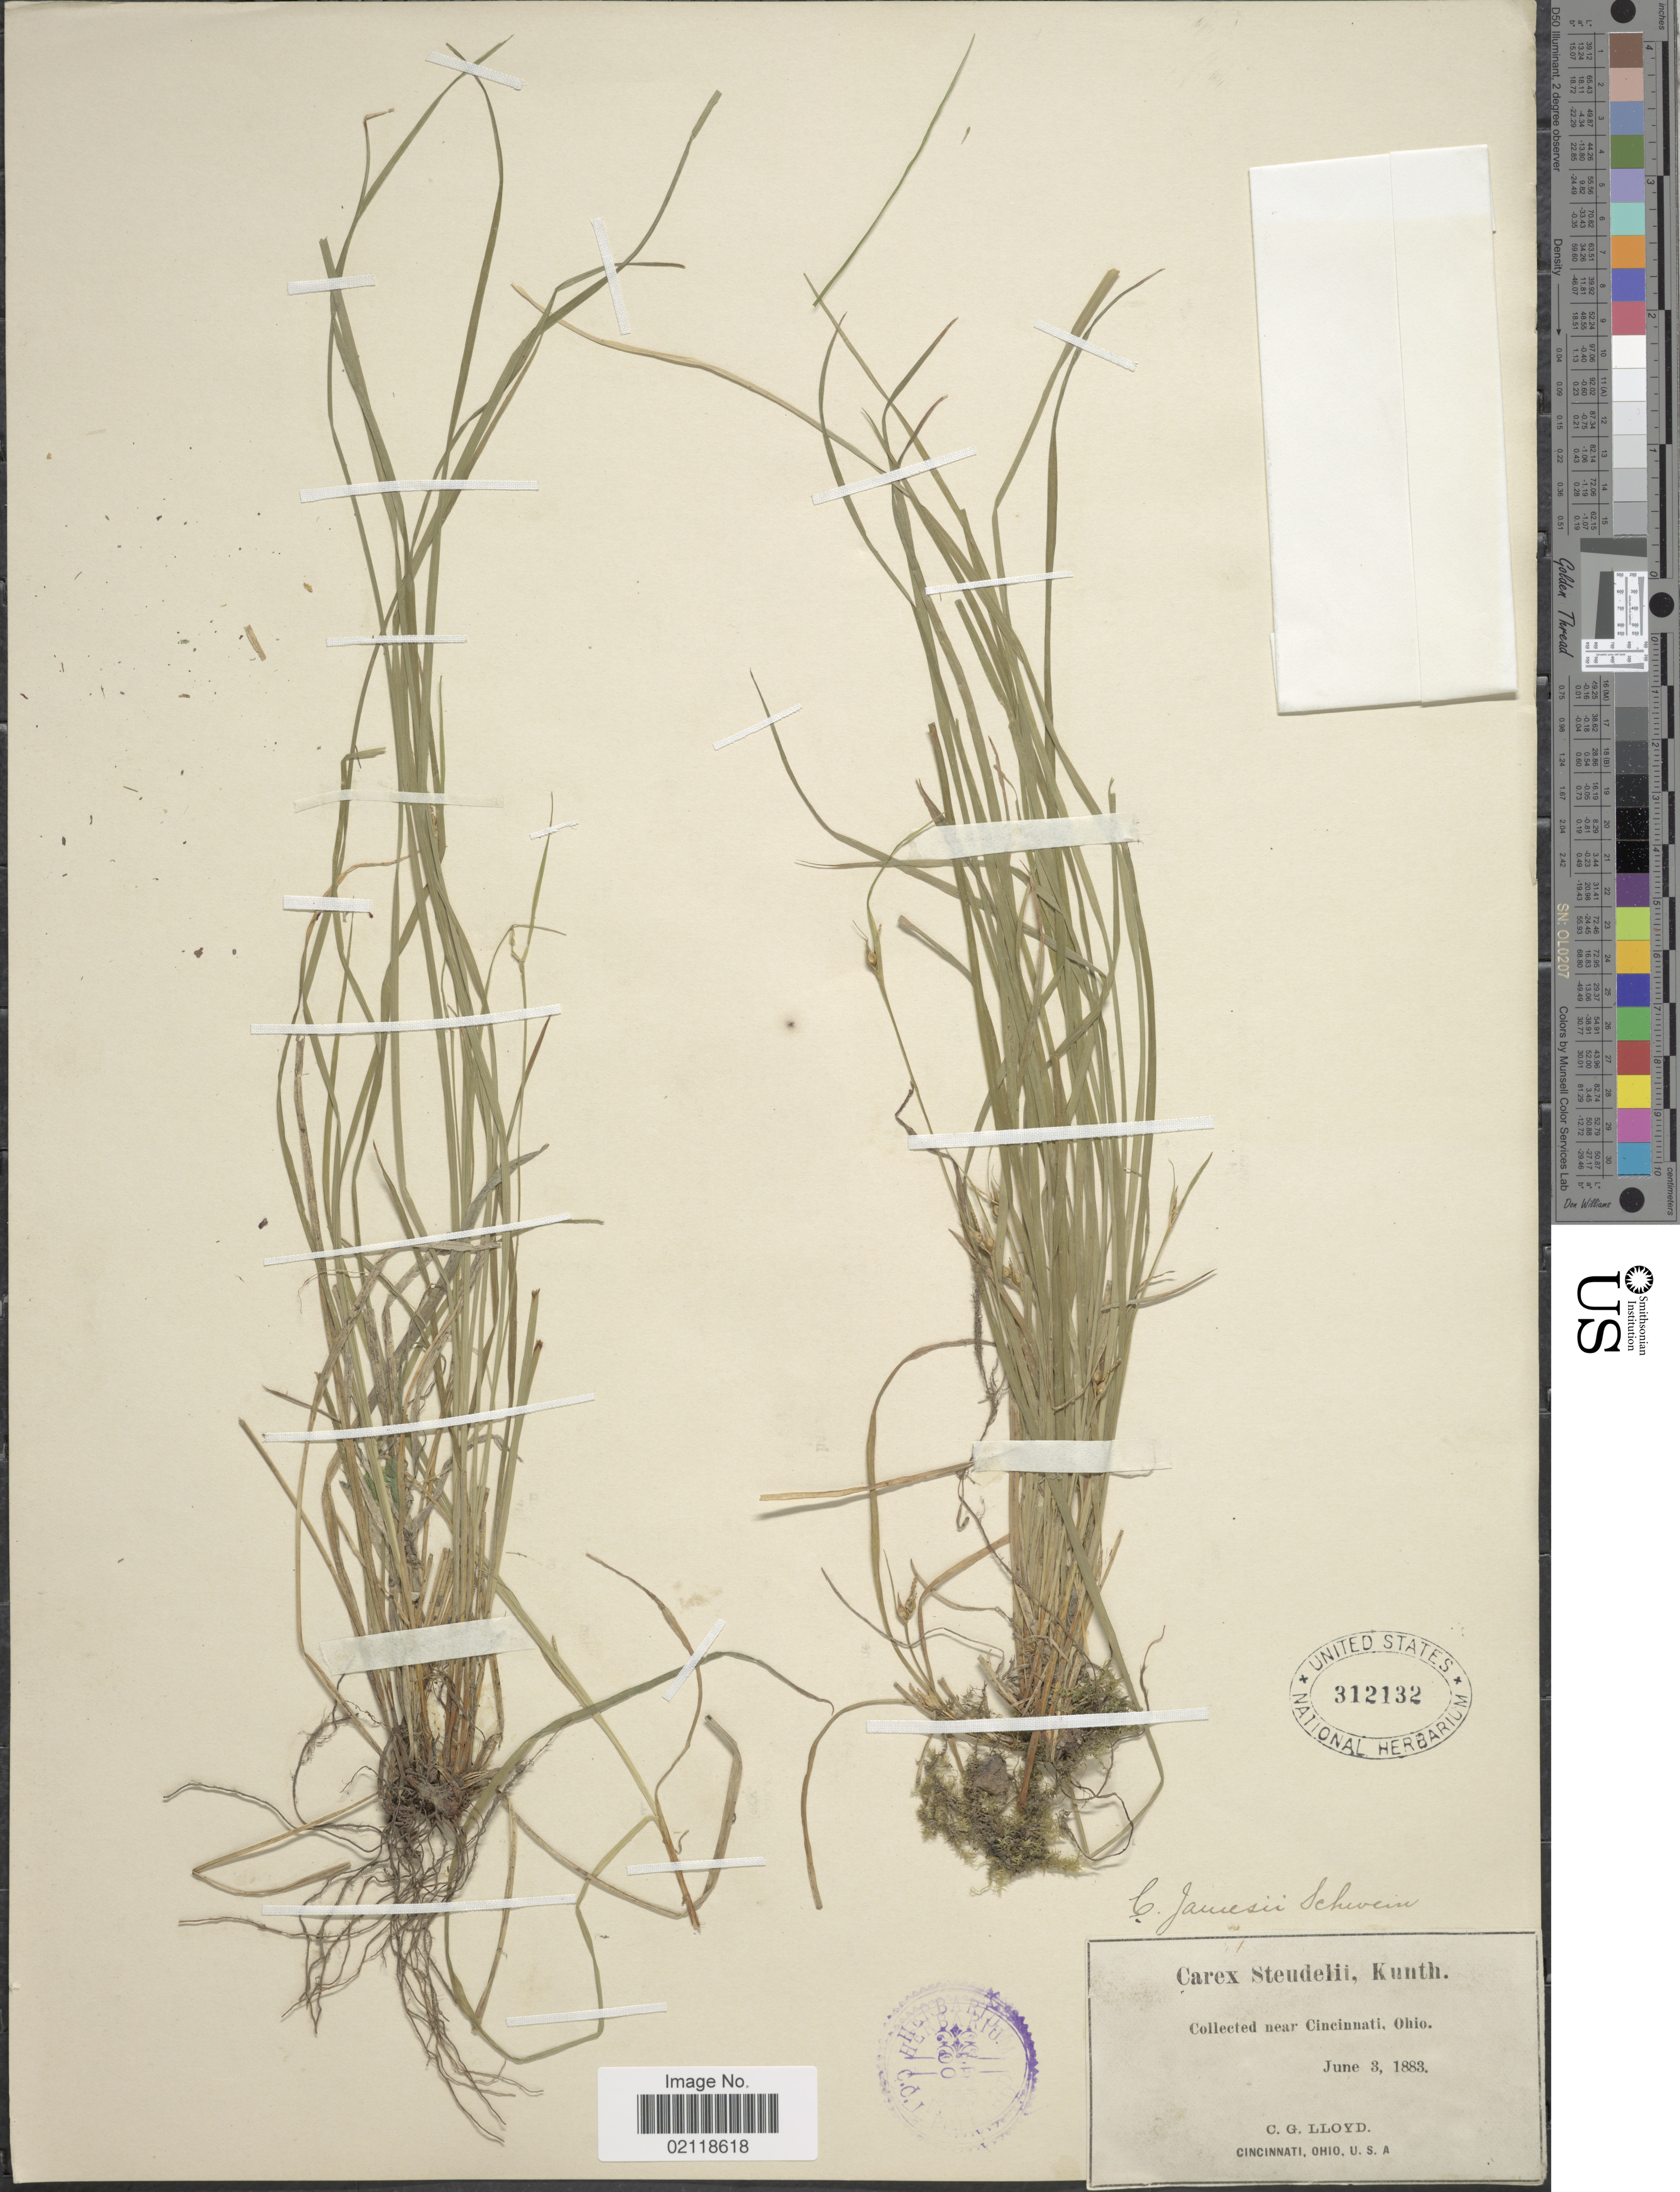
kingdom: Plantae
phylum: Tracheophyta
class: Liliopsida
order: Poales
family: Cyperaceae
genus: Carex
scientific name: Carex jamesii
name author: Schwein.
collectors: C. G. Lloyd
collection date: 1883-06-03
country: United States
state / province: Ohio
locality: Near Cincinnati.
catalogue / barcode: US 312132